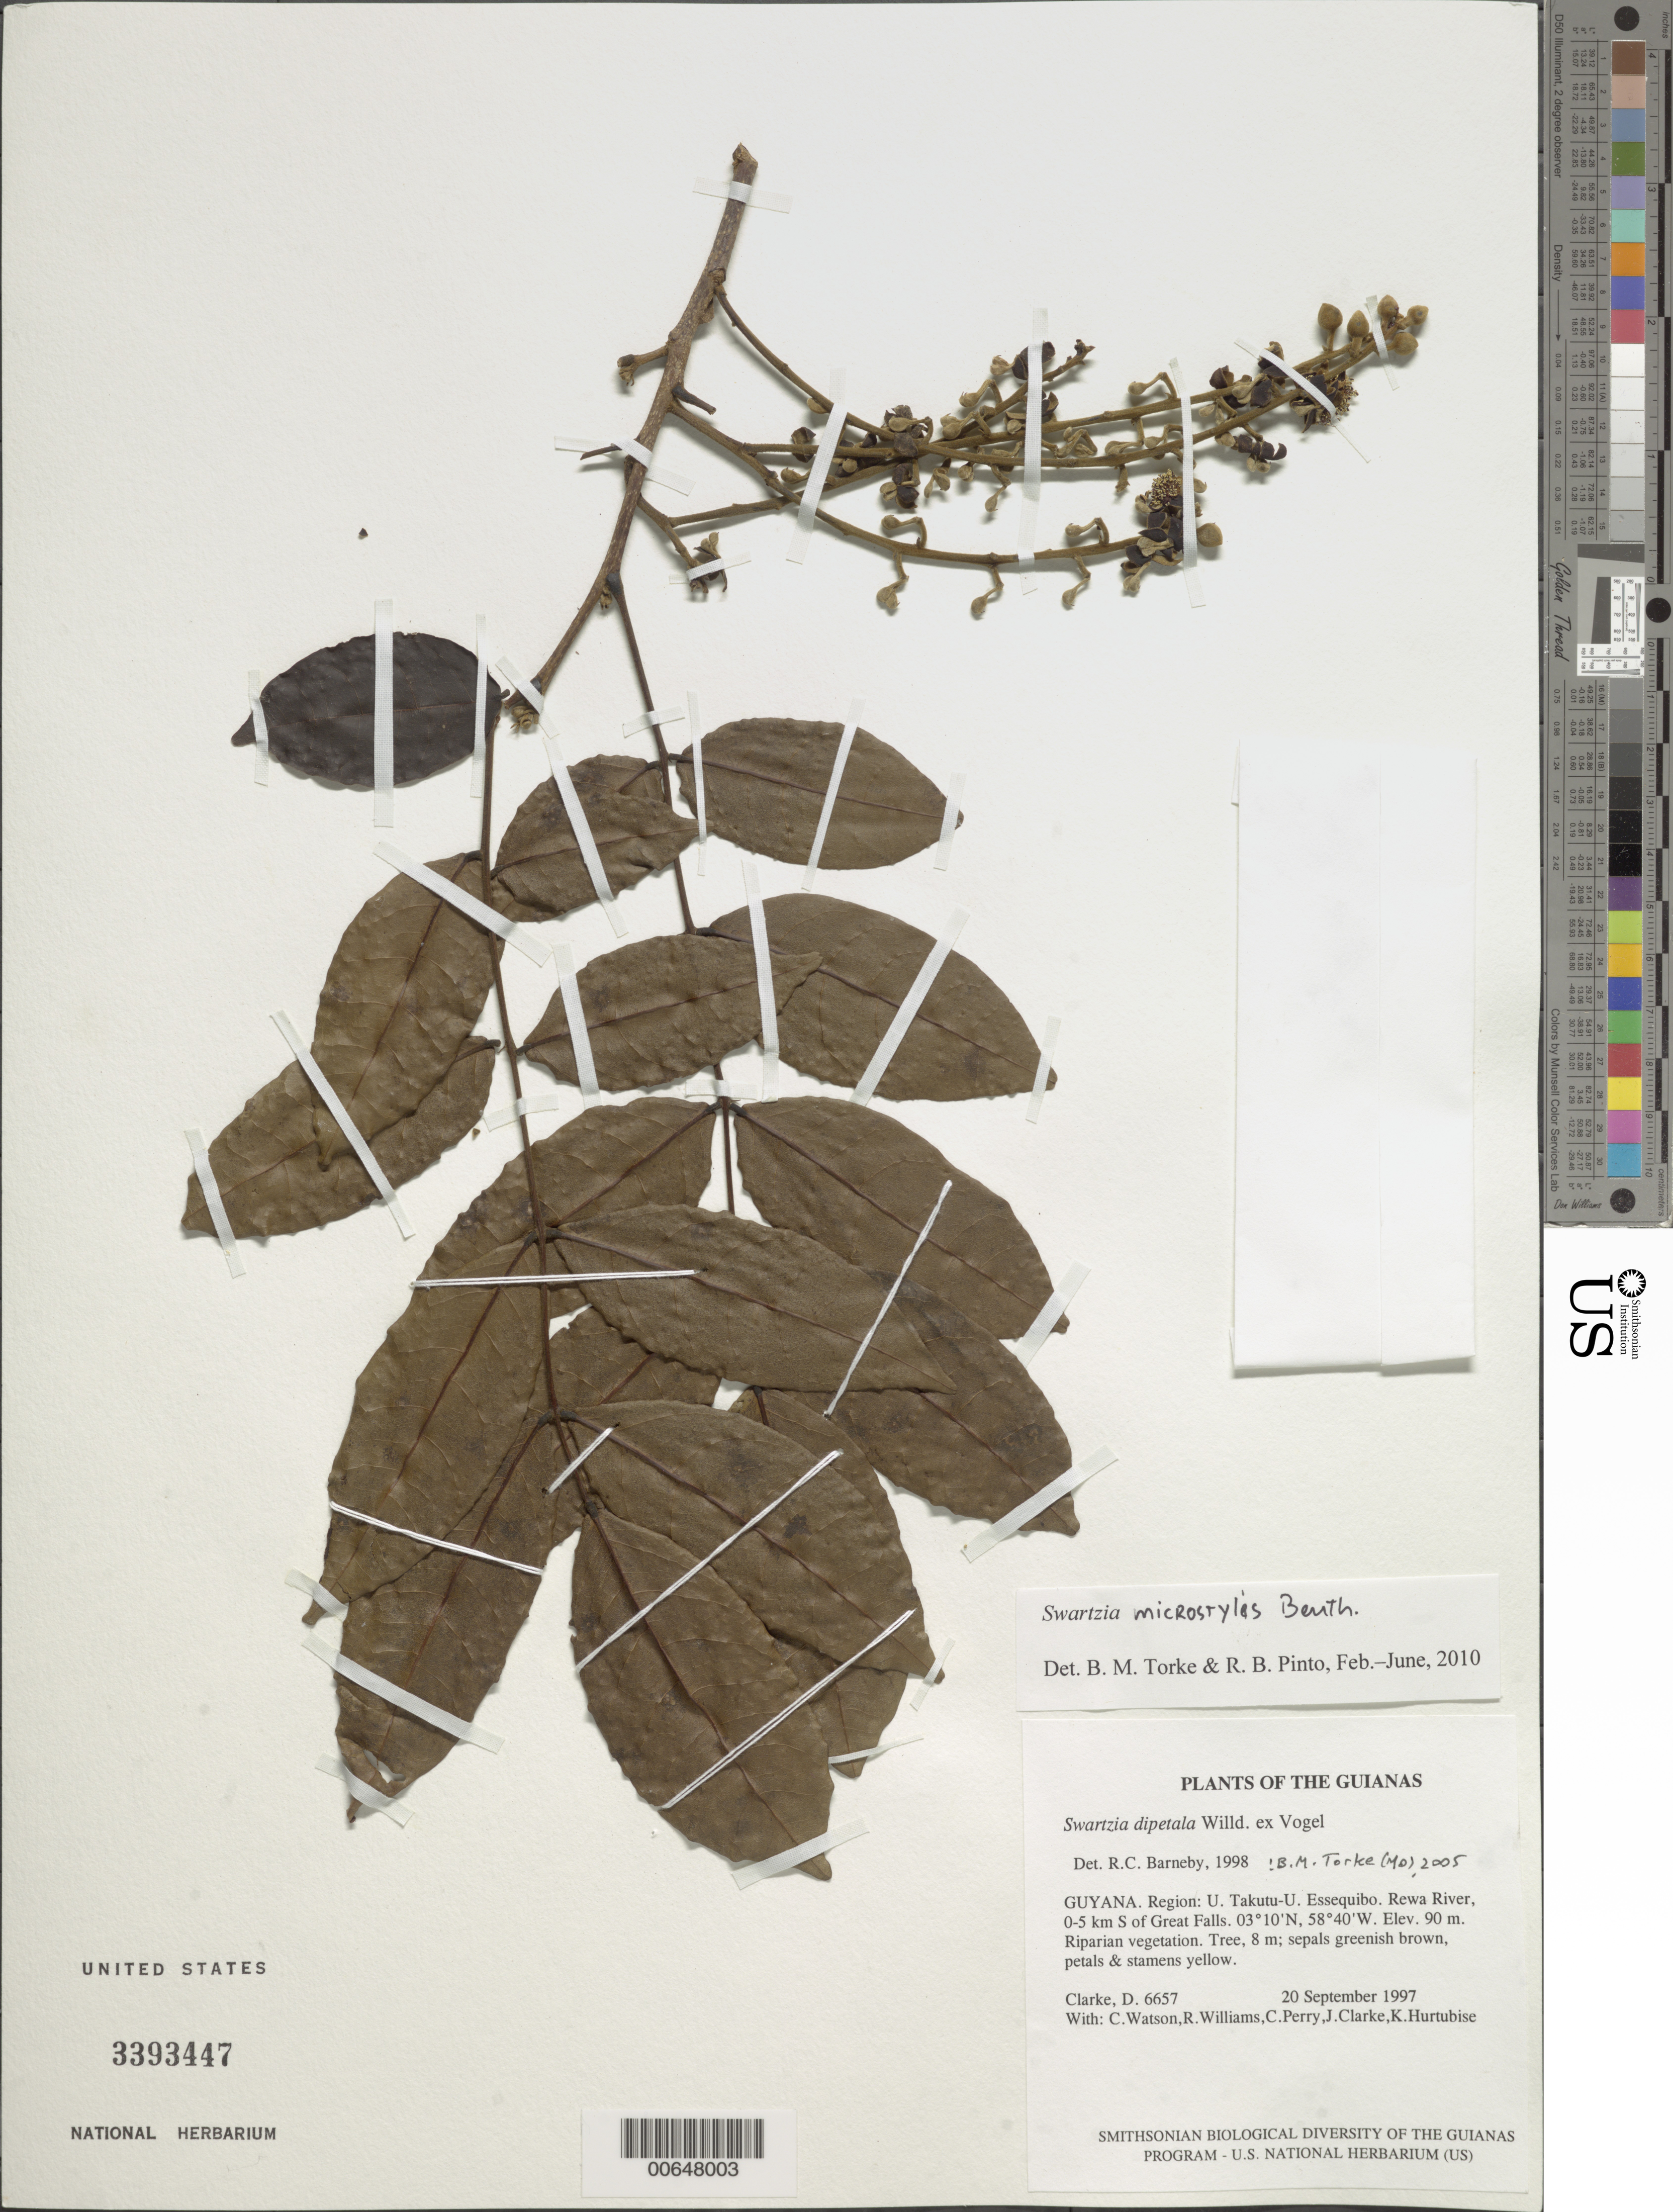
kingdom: Plantae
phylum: Tracheophyta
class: Magnoliopsida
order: Fabales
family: Fabaceae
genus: Swartzia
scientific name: Swartzia dipetala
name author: Willd. ex Vogel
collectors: H. D. Clarke, C. Watson, R. Williams, C. Perry, J. Clarke & K. Hurtubise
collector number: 6657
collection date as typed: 20 September 1997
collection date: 1997-09-20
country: Guyana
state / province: U. Takutu-U. Essequibo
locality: Rewa River, 0-5 km S of Great Falls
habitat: Riparian vegetation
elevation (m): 90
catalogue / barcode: US 3393447